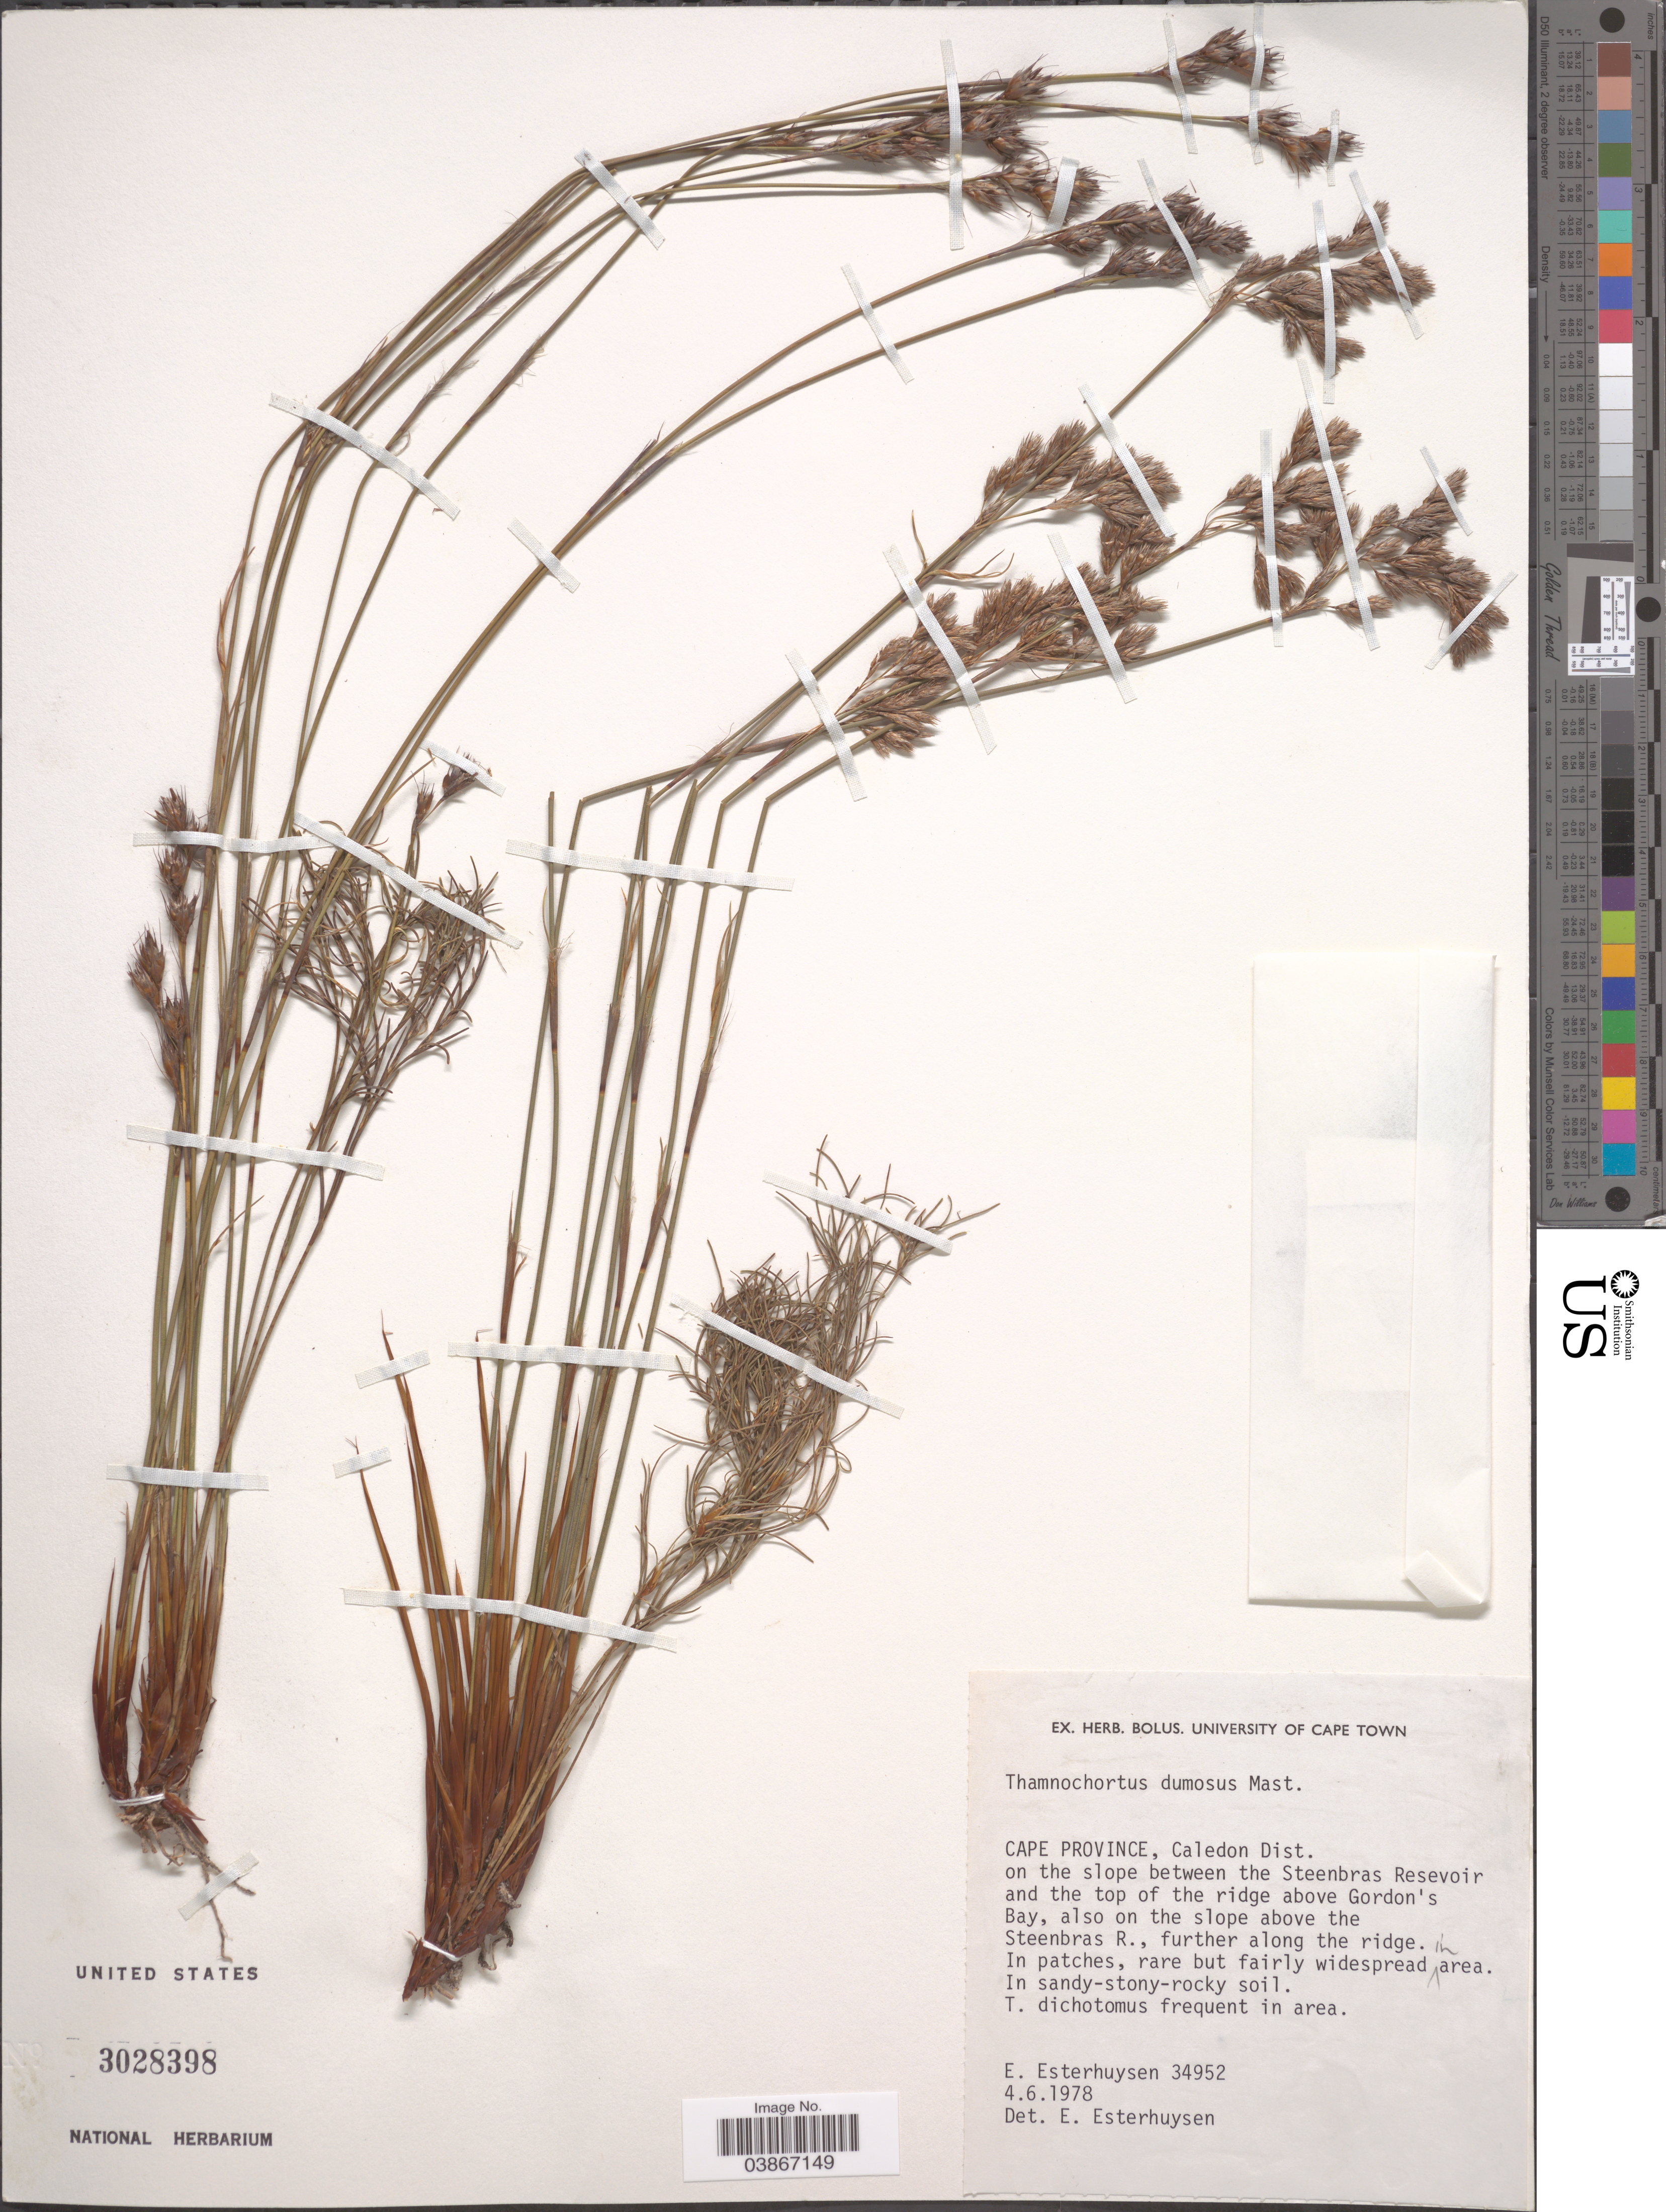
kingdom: Plantae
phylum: Tracheophyta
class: Liliopsida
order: Poales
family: Restionaceae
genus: Thamnochortus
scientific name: Thamnochortus dumosus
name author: Mast.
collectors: E. E. Esterhuysen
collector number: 34952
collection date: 1978-06-04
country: South Africa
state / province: Western Cape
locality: Caledon Dist. on the slope between the Steenbras Reservoir and the top of the ridge above Gordon's Bay, also on the slope the Steenbras R., further along the ridge.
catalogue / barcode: US 3028398